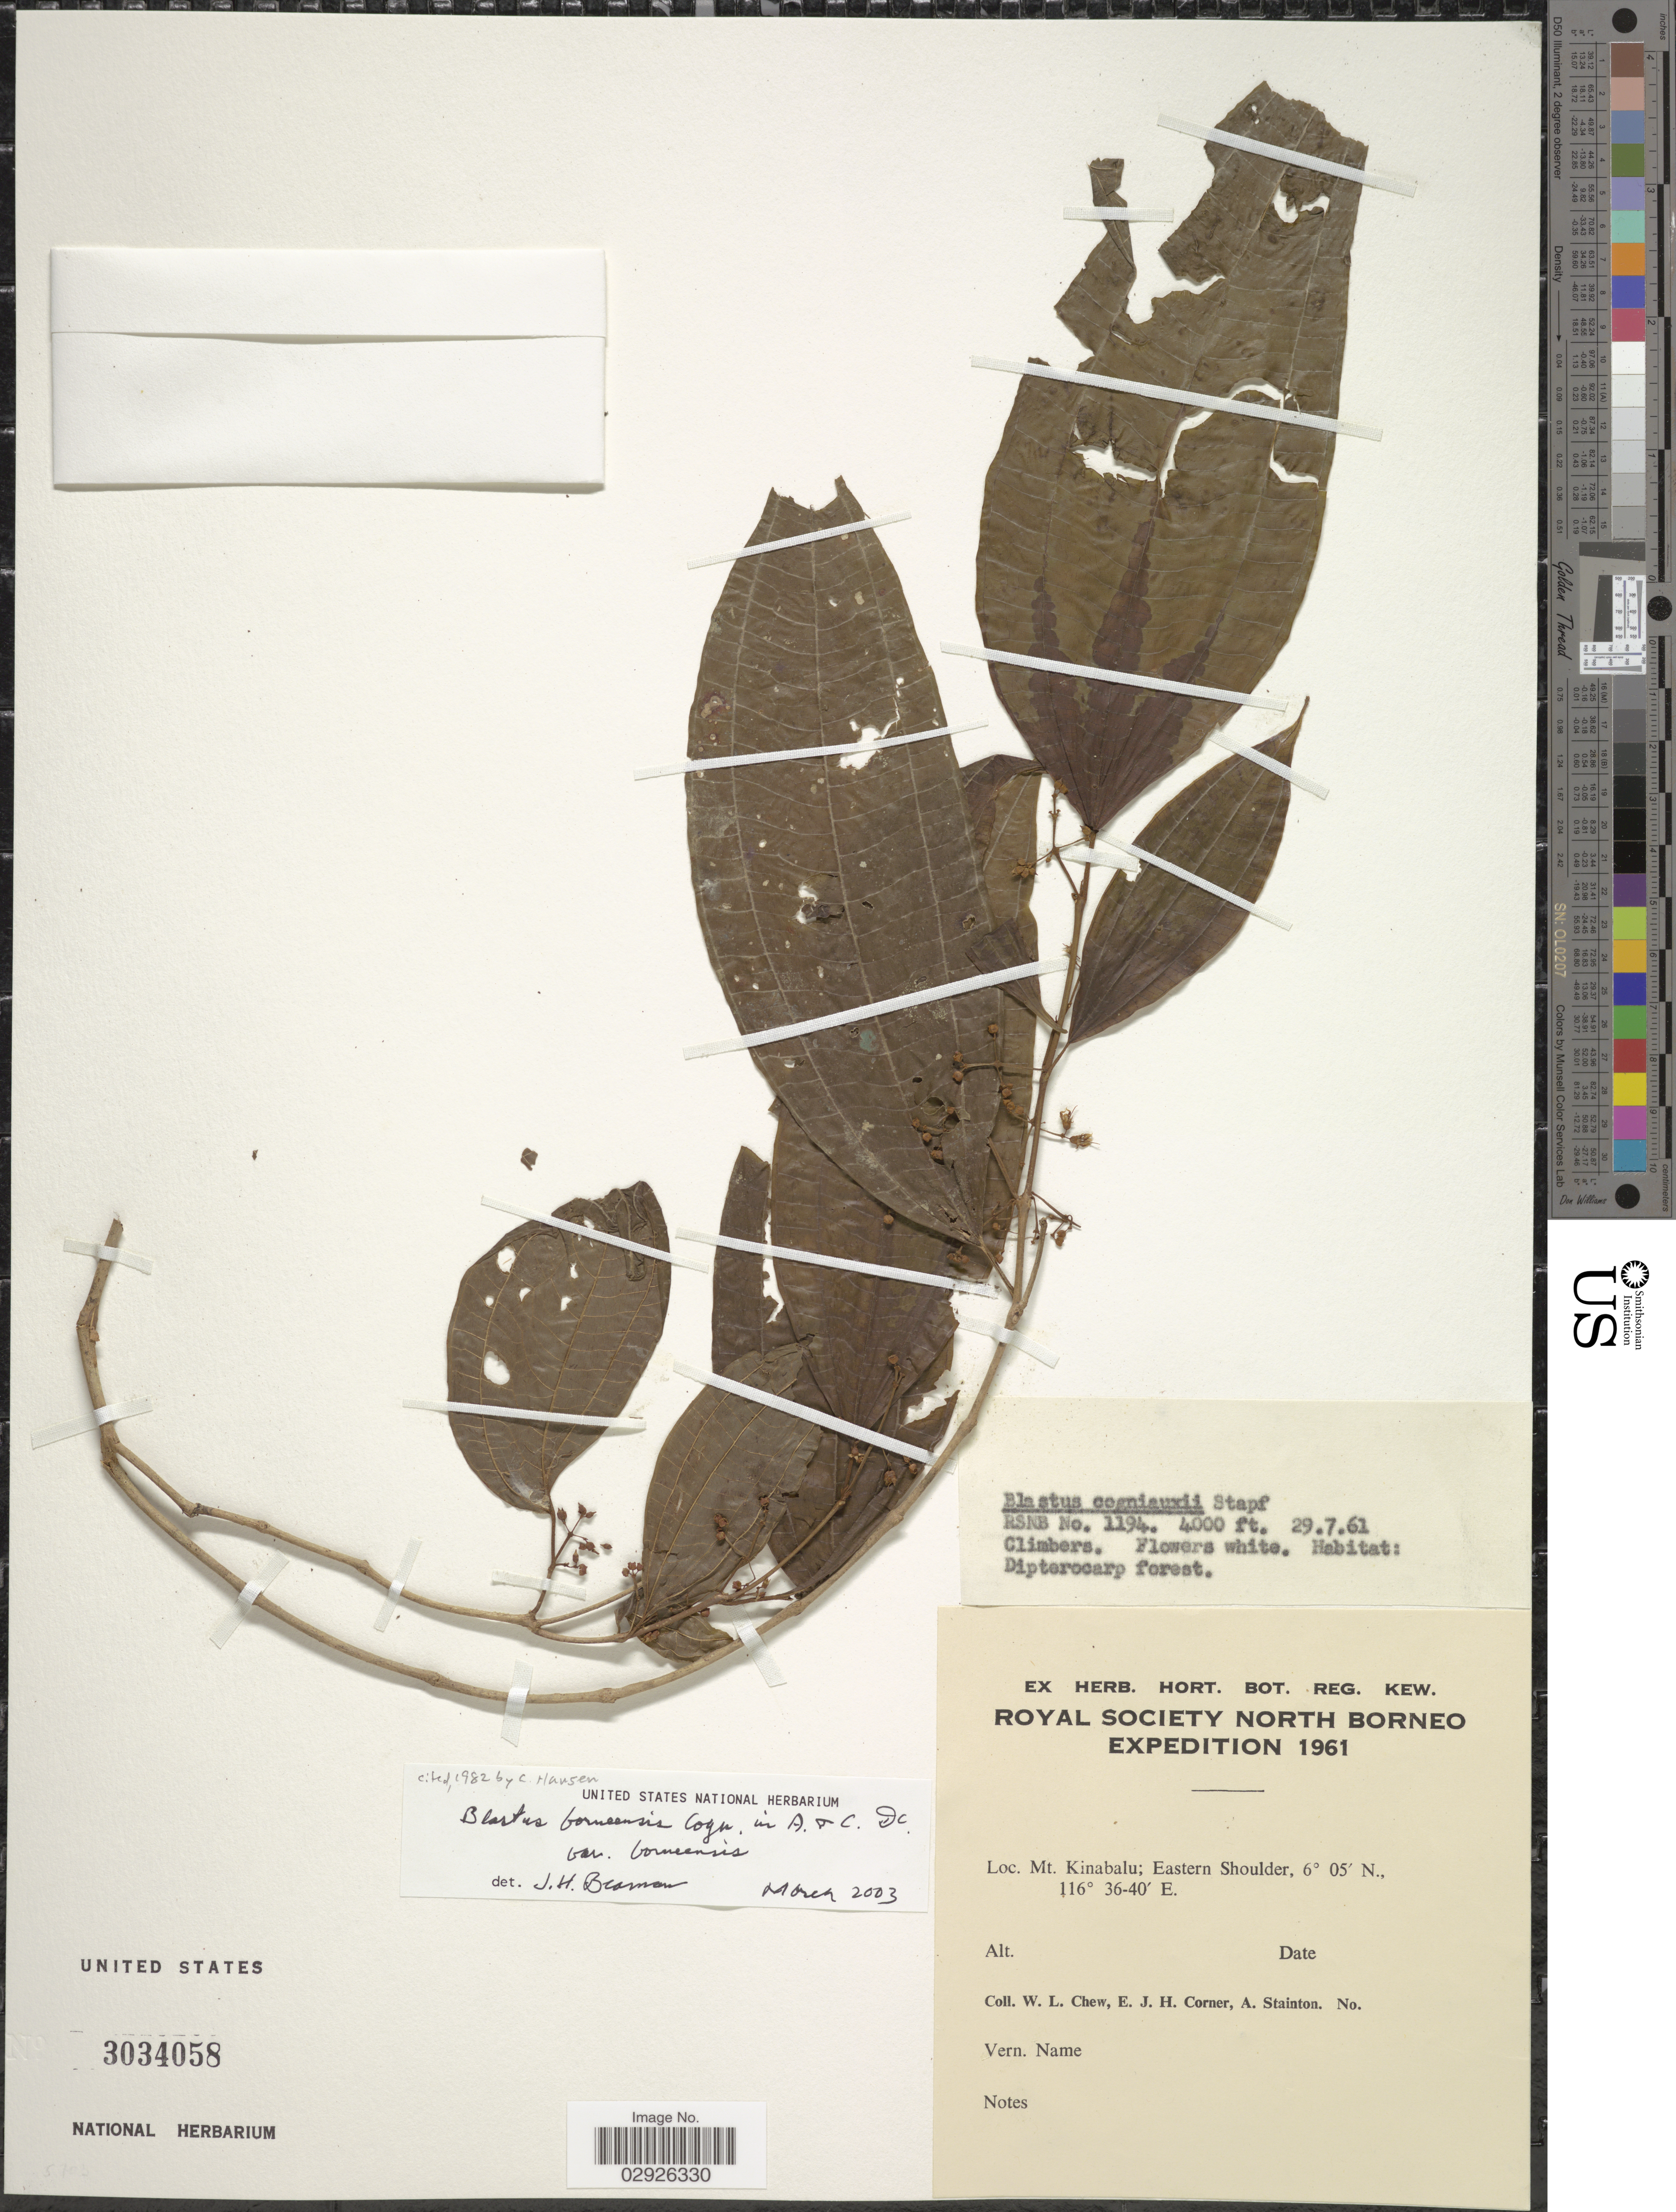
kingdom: Plantae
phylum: Tracheophyta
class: Magnoliopsida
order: Myrtales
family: Melastomataceae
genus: Blastus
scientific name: Blastus borneensis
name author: Cogn. ex Boerl.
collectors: W. Chew, E. Corner & A. Stainton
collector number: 1194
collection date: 1961-07-29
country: Malaysia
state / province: Sabah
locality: North Borneo, Mt. Kinabalu; Eastern Shoulder.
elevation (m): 1219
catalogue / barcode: US 3034058